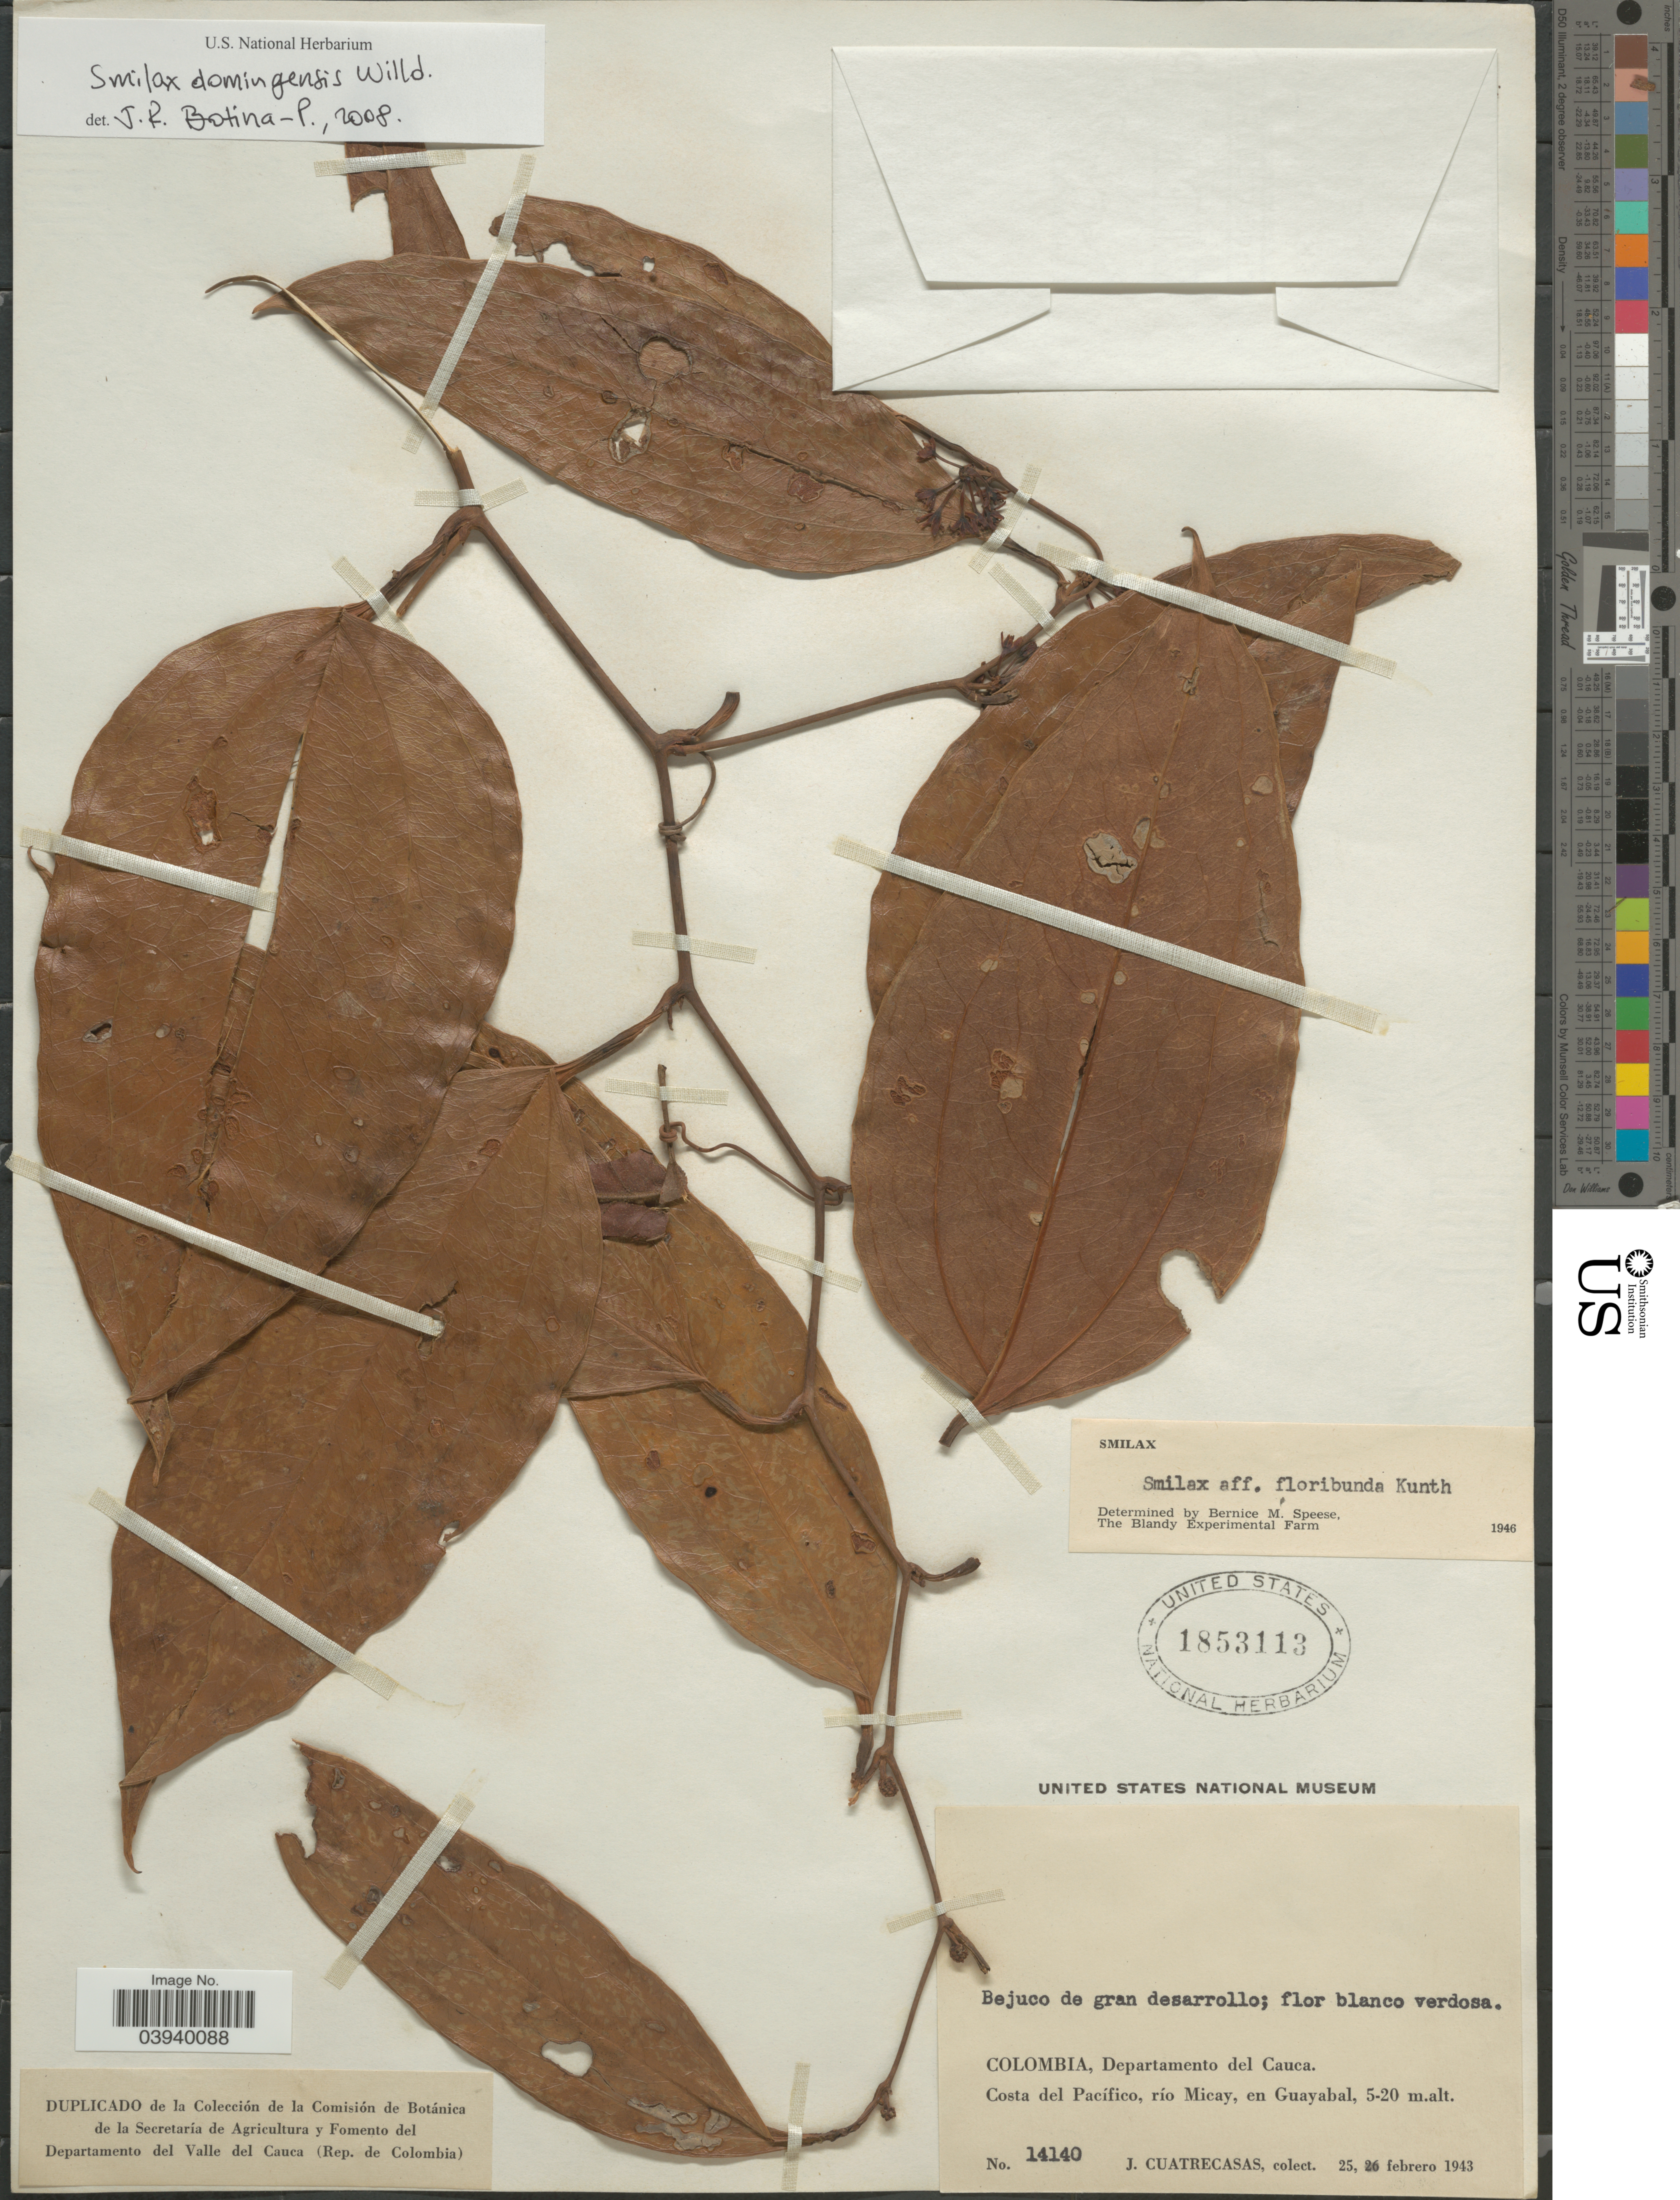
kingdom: Plantae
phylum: Tracheophyta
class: Liliopsida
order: Liliales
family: Smilacaceae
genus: Smilax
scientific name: Smilax domingensis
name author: Willd.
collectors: J. Cuatrecasas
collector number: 14140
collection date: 1943-02-25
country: Colombia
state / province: Cauca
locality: Departamento del Cauca. Costa del Pacífico, río Micay, en Guayabal.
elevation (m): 5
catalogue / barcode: US 1853113